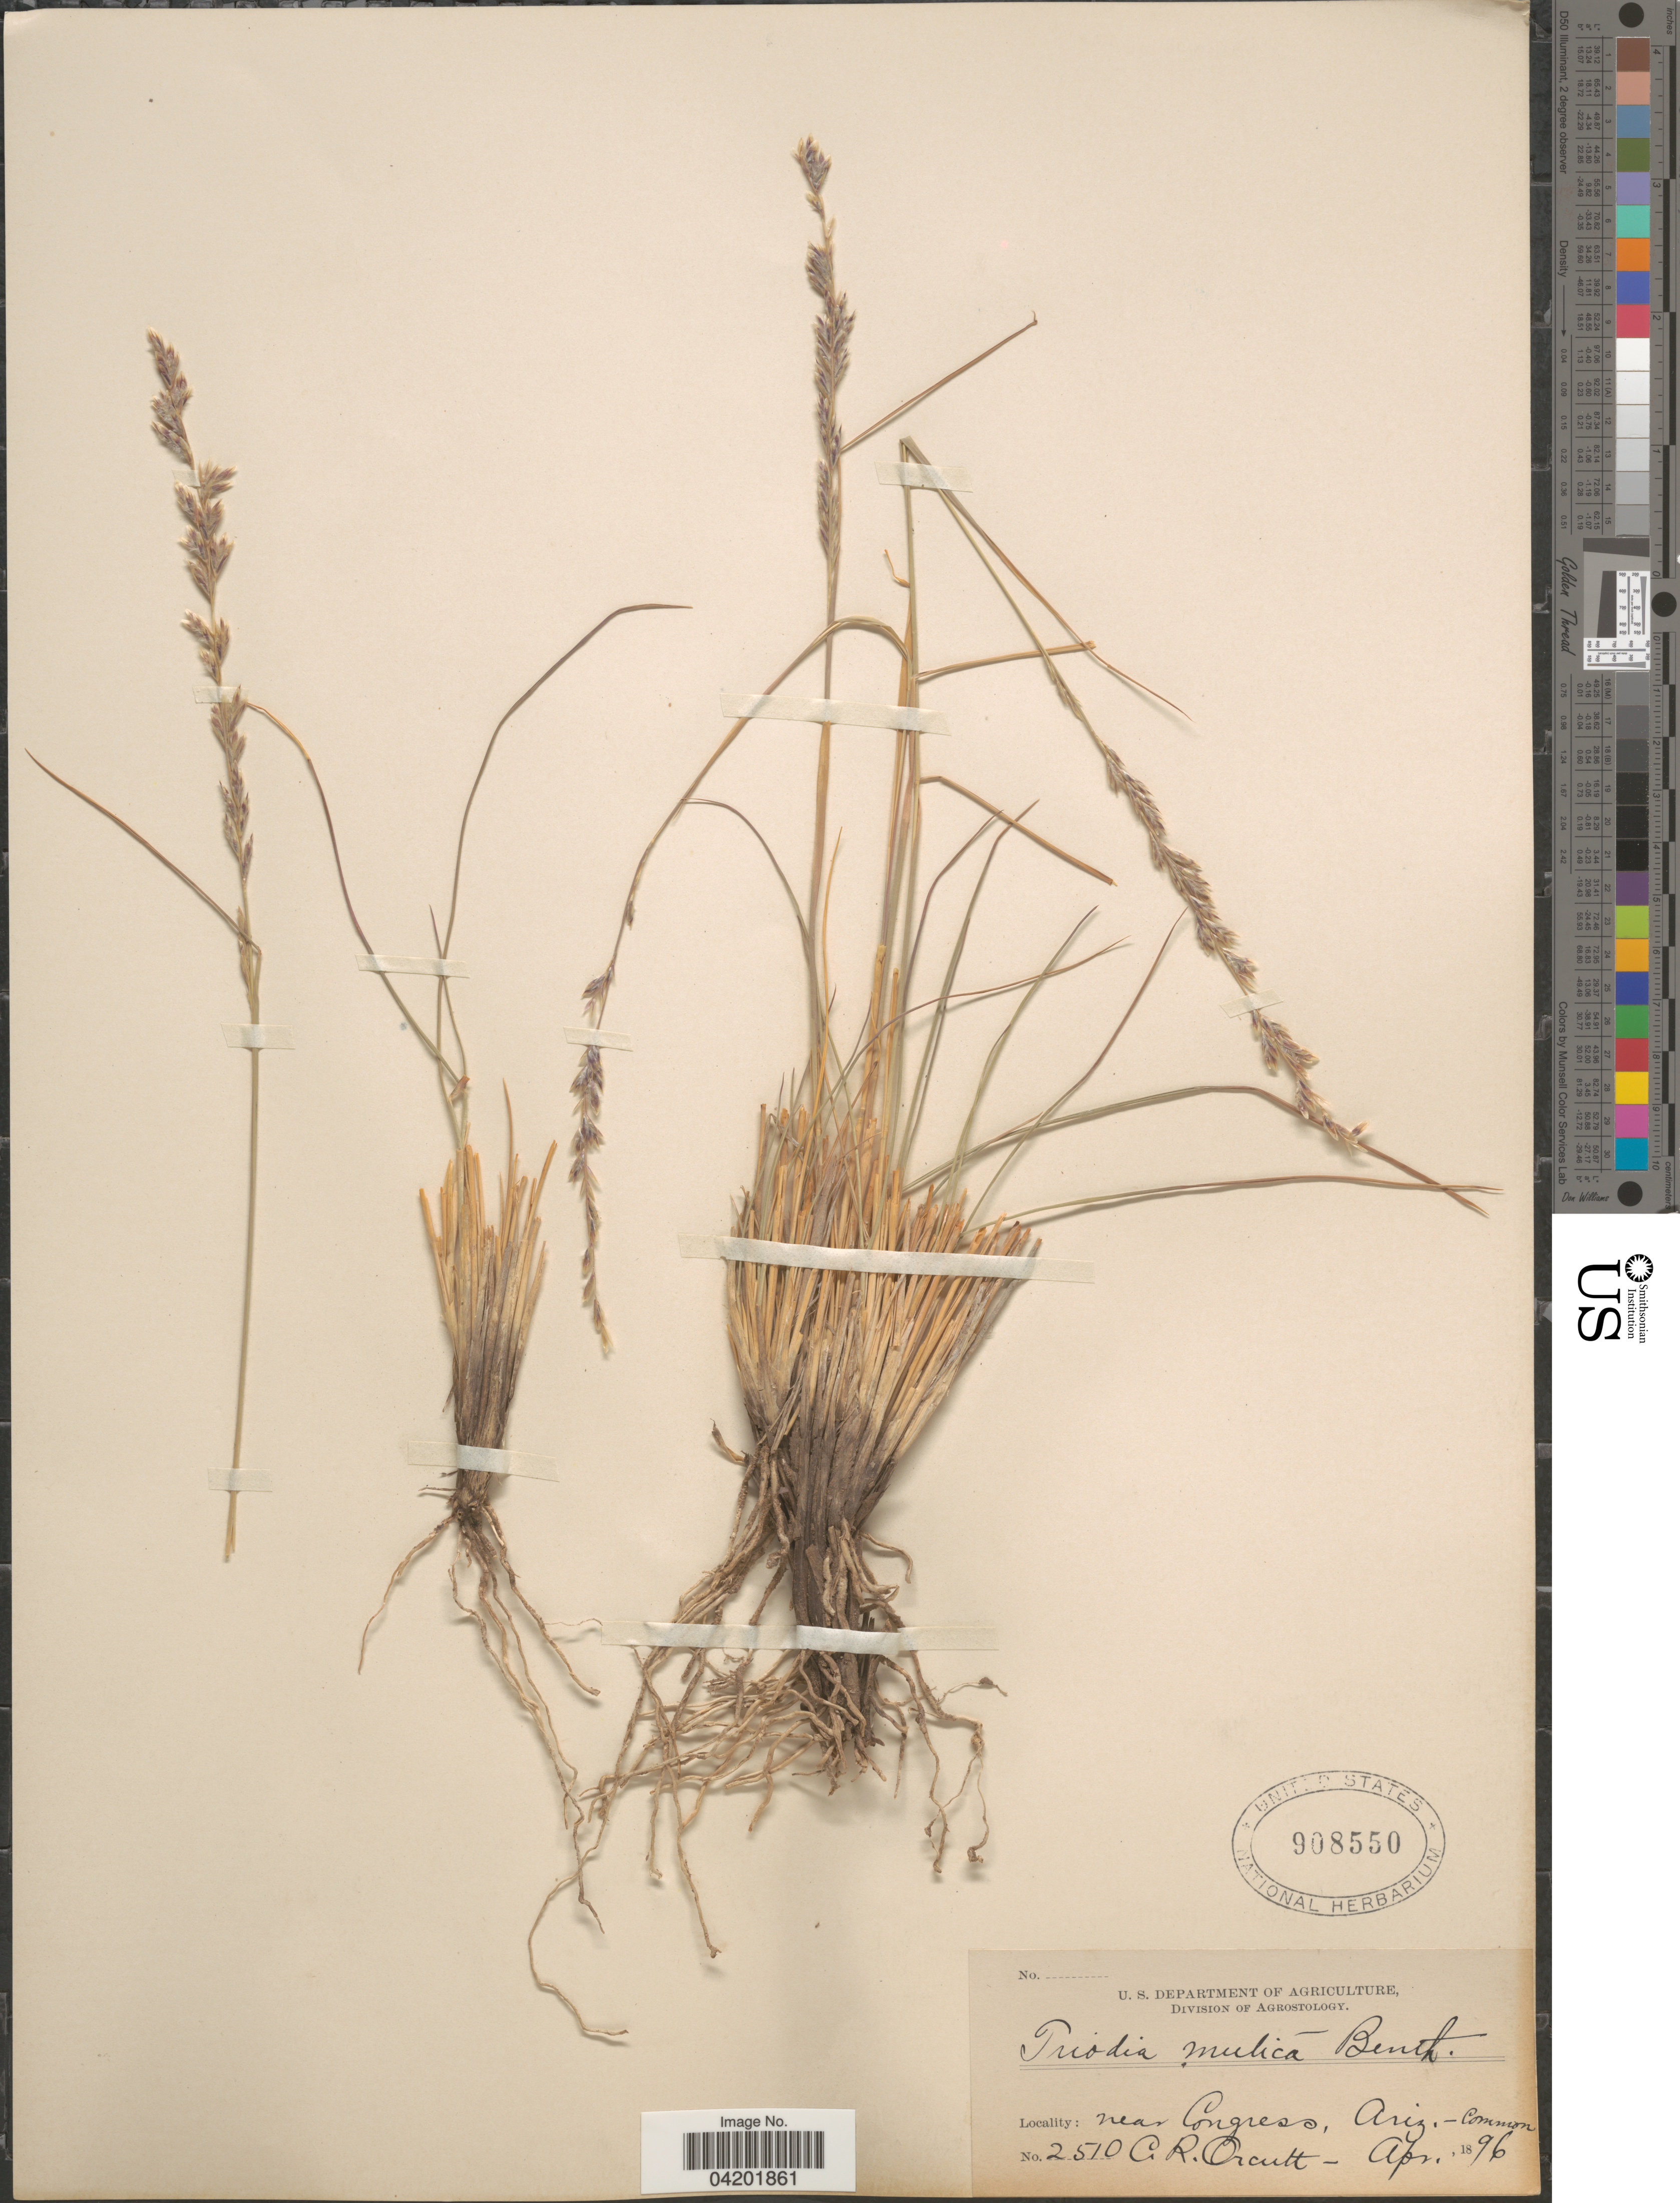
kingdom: Plantae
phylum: Tracheophyta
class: Liliopsida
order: Poales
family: Poaceae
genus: Tridentopsis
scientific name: Tridentopsis mutica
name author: (Torr.) P.M. Peterson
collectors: C. R. Orcutt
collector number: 2510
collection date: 1896-04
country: United States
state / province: Arizona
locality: Near Congress.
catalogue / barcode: US 908550